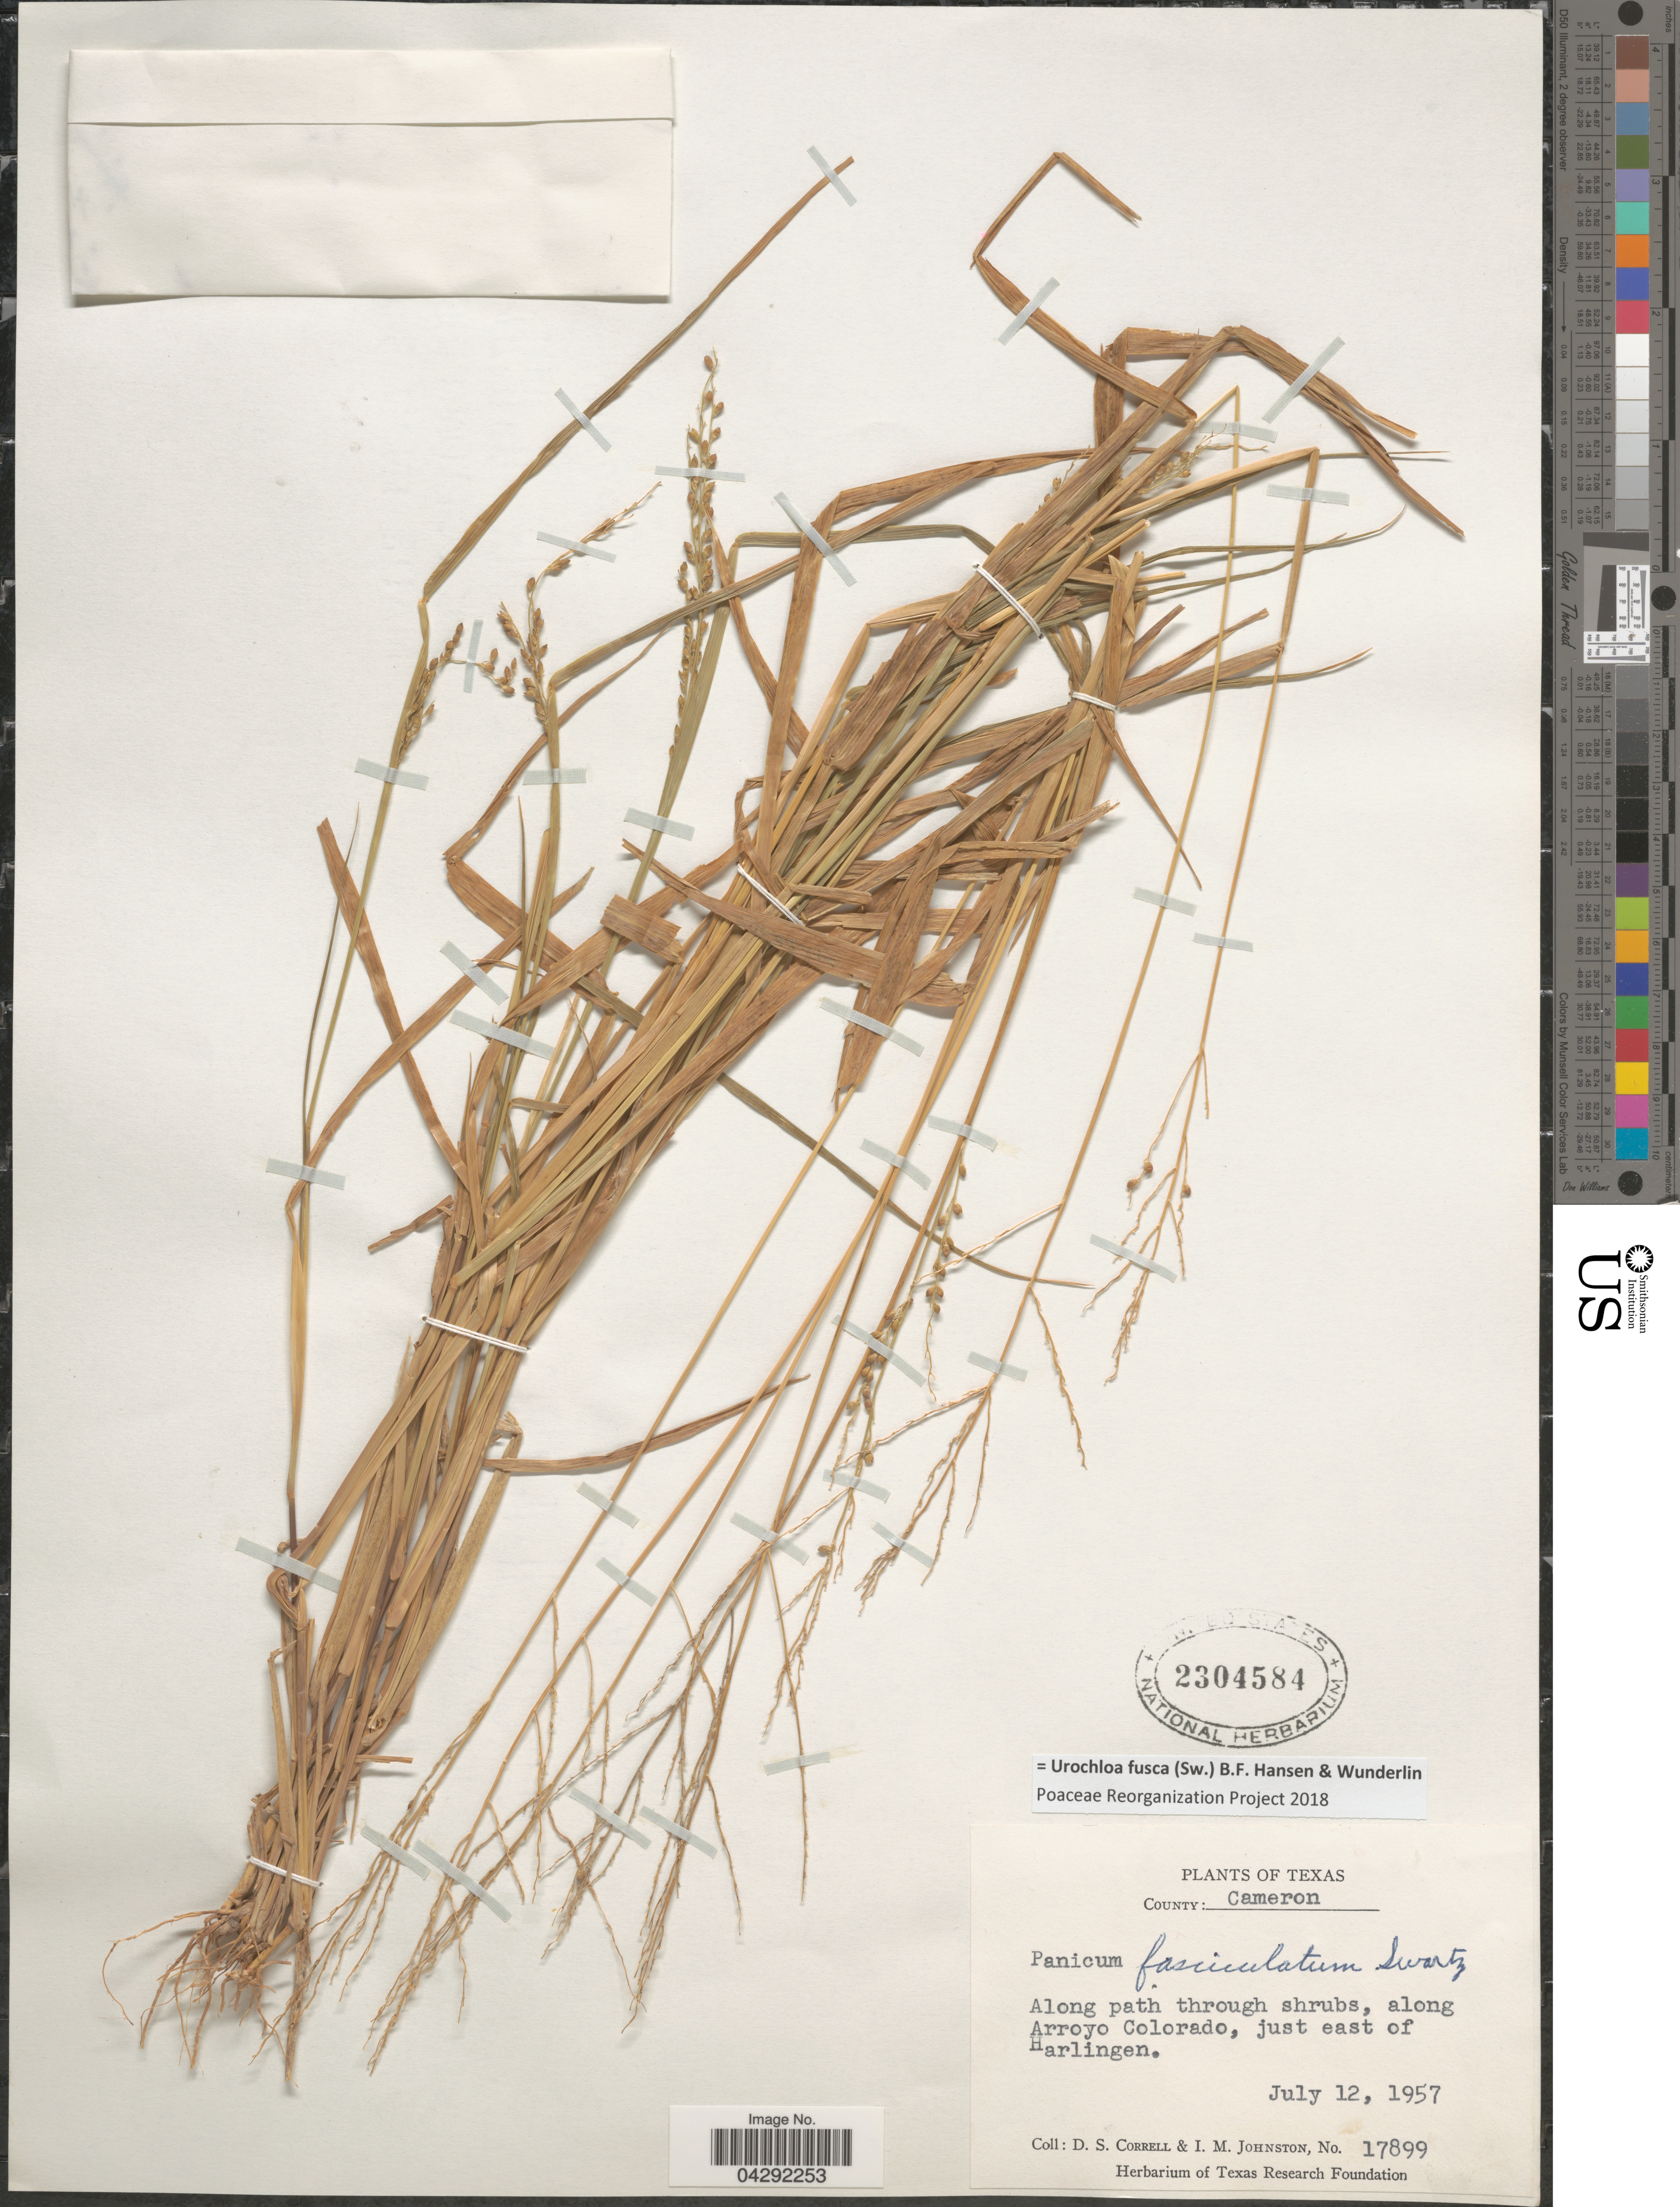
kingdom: Plantae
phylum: Tracheophyta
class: Liliopsida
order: Poales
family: Poaceae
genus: Urochloa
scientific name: Urochloa fusca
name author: (Sw.) B.F. Hansen & Wunderlin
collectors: D. S. Correll & I.M. Johnston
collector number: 17899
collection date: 1957-07-12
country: United States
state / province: Texas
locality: County: Cameron. Along path through shrubs, along Arroyo Colorado, just east of Harlingen.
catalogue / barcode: US 2304584